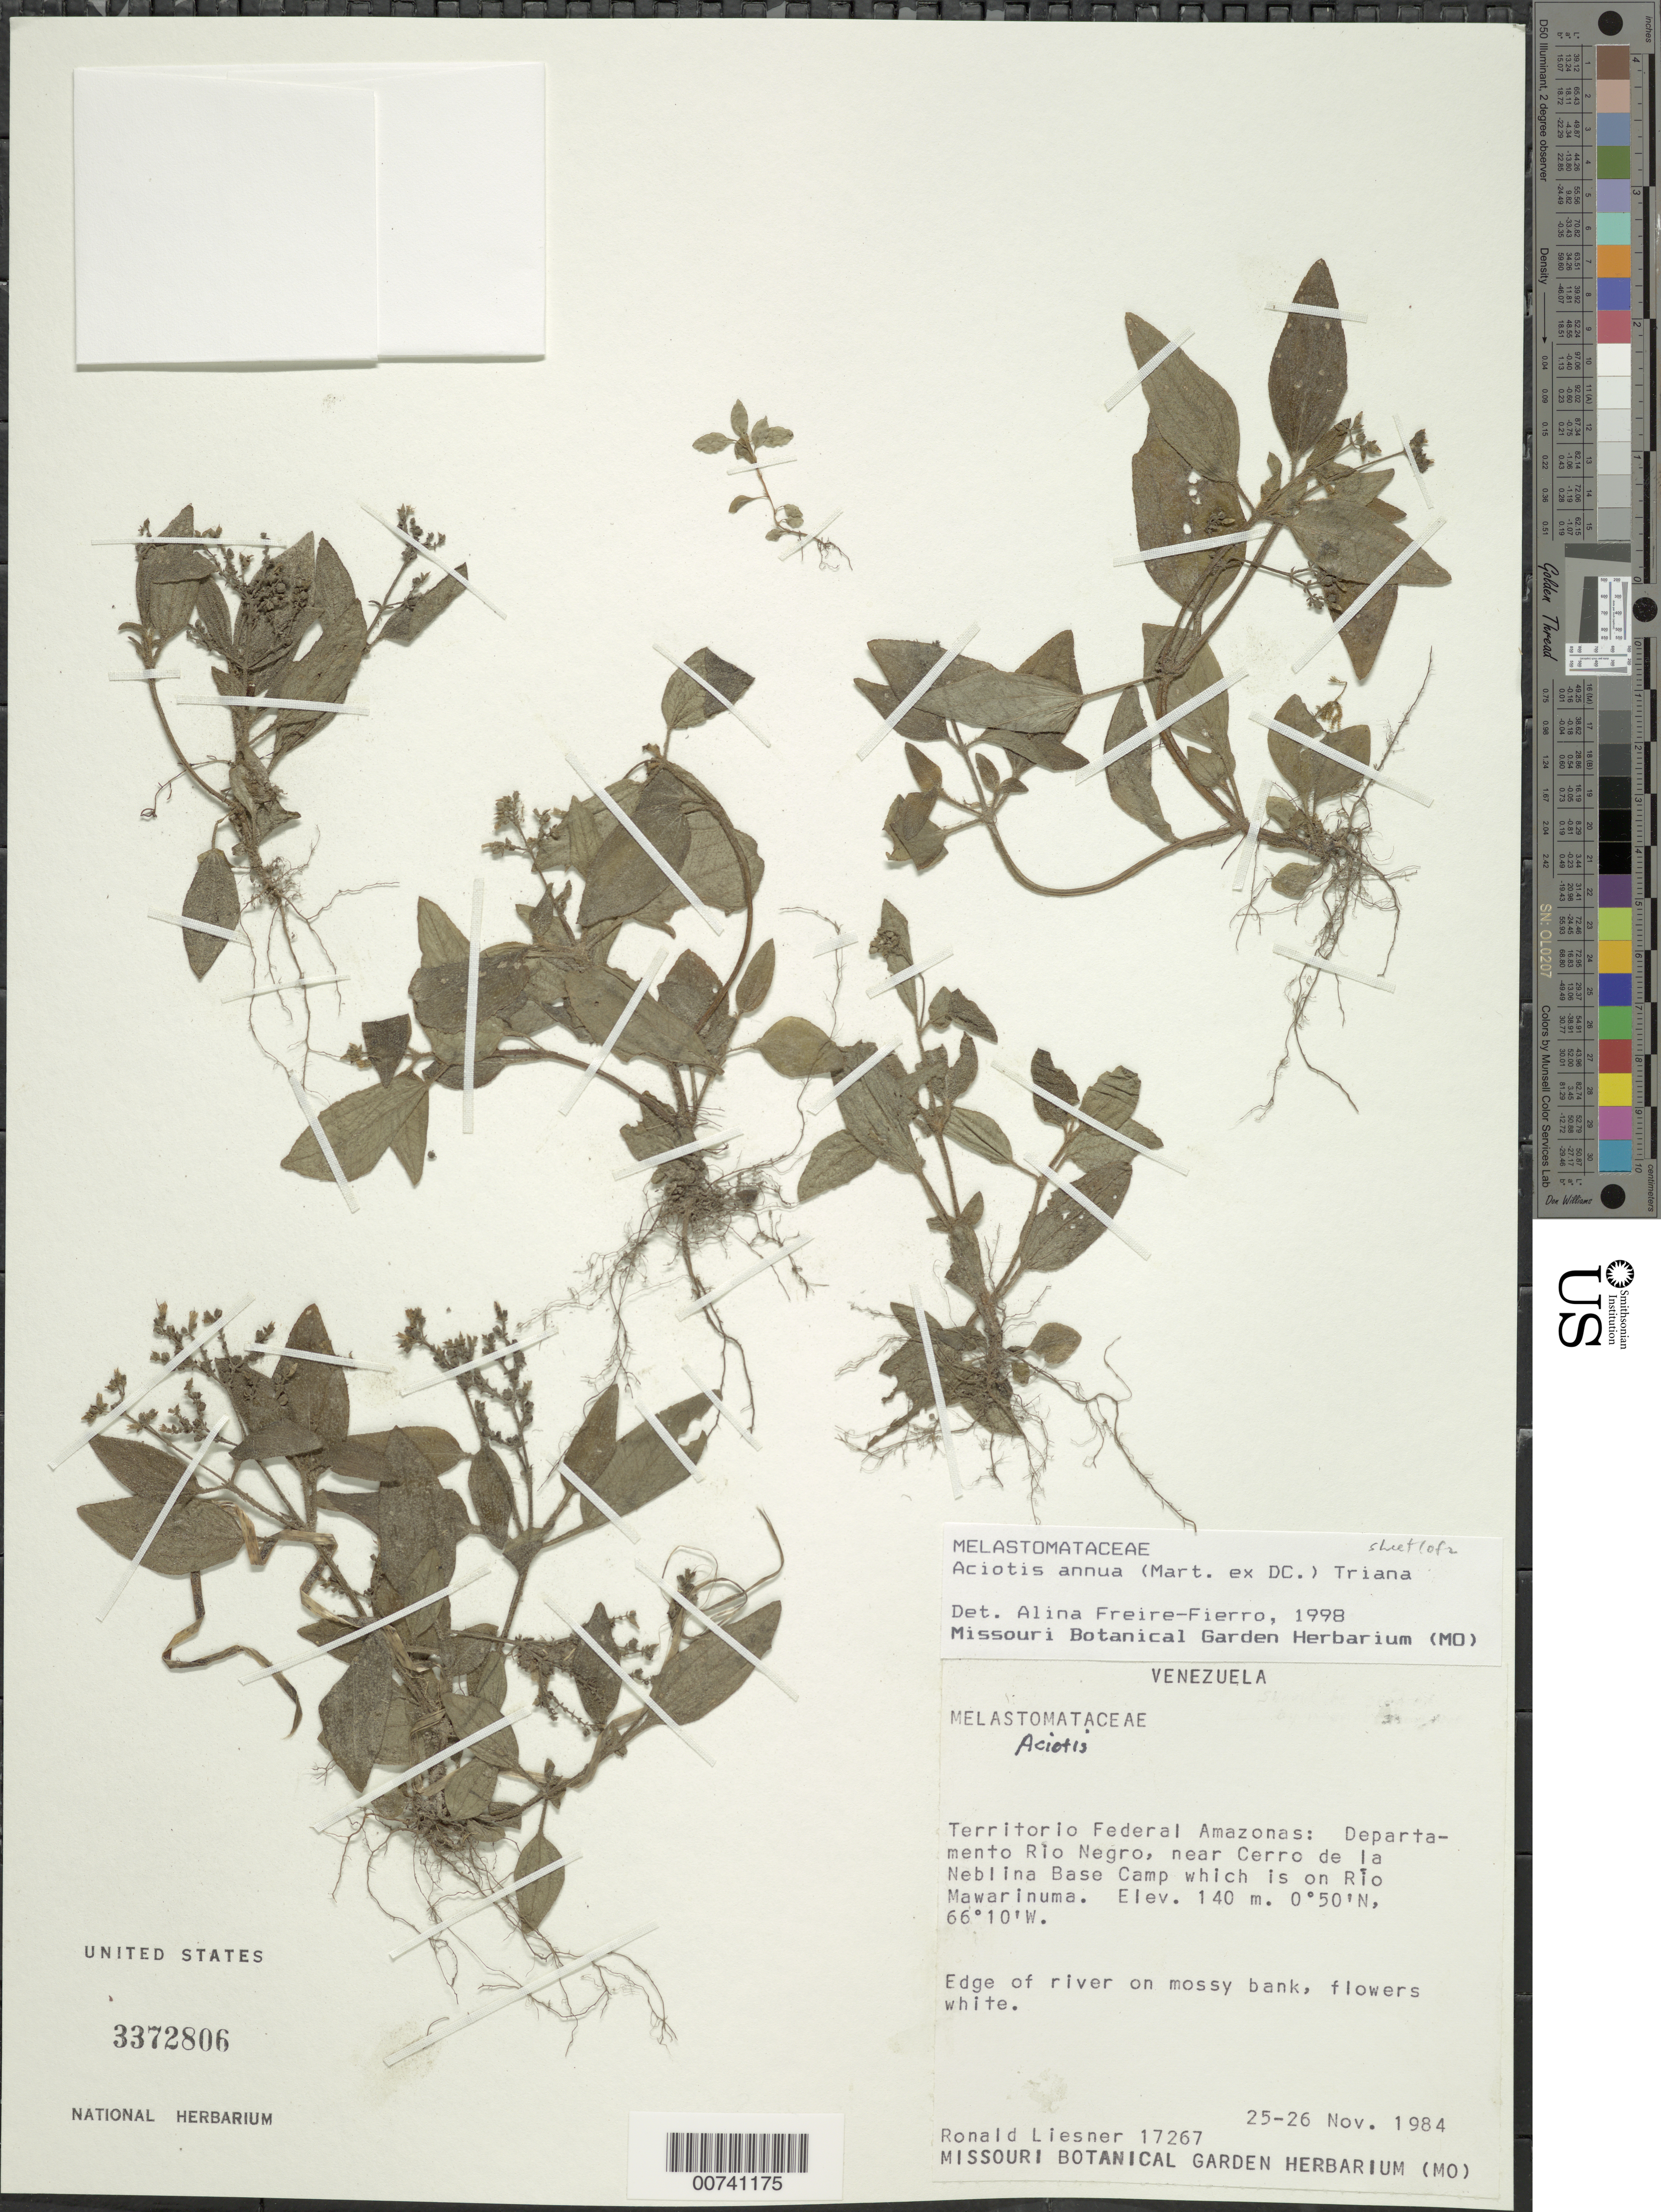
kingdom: Plantae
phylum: Tracheophyta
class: Magnoliopsida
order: Myrtales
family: Melastomataceae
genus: Aciotis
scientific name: Aciotis annua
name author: (Mart. ex DC.) Triana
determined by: Freire-Fierro, A.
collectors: R. L. Liesner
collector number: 17267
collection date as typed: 25-Nov-84 to 26-Nov-84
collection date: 1984-11-25/1984-11-26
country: Venezuela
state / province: Amazonas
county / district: Río Negro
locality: Cerro de La Neblina Base Camp, close to, on Río Mawarinuma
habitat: Edge of river on mossy bank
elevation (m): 140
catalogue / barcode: US 3372806